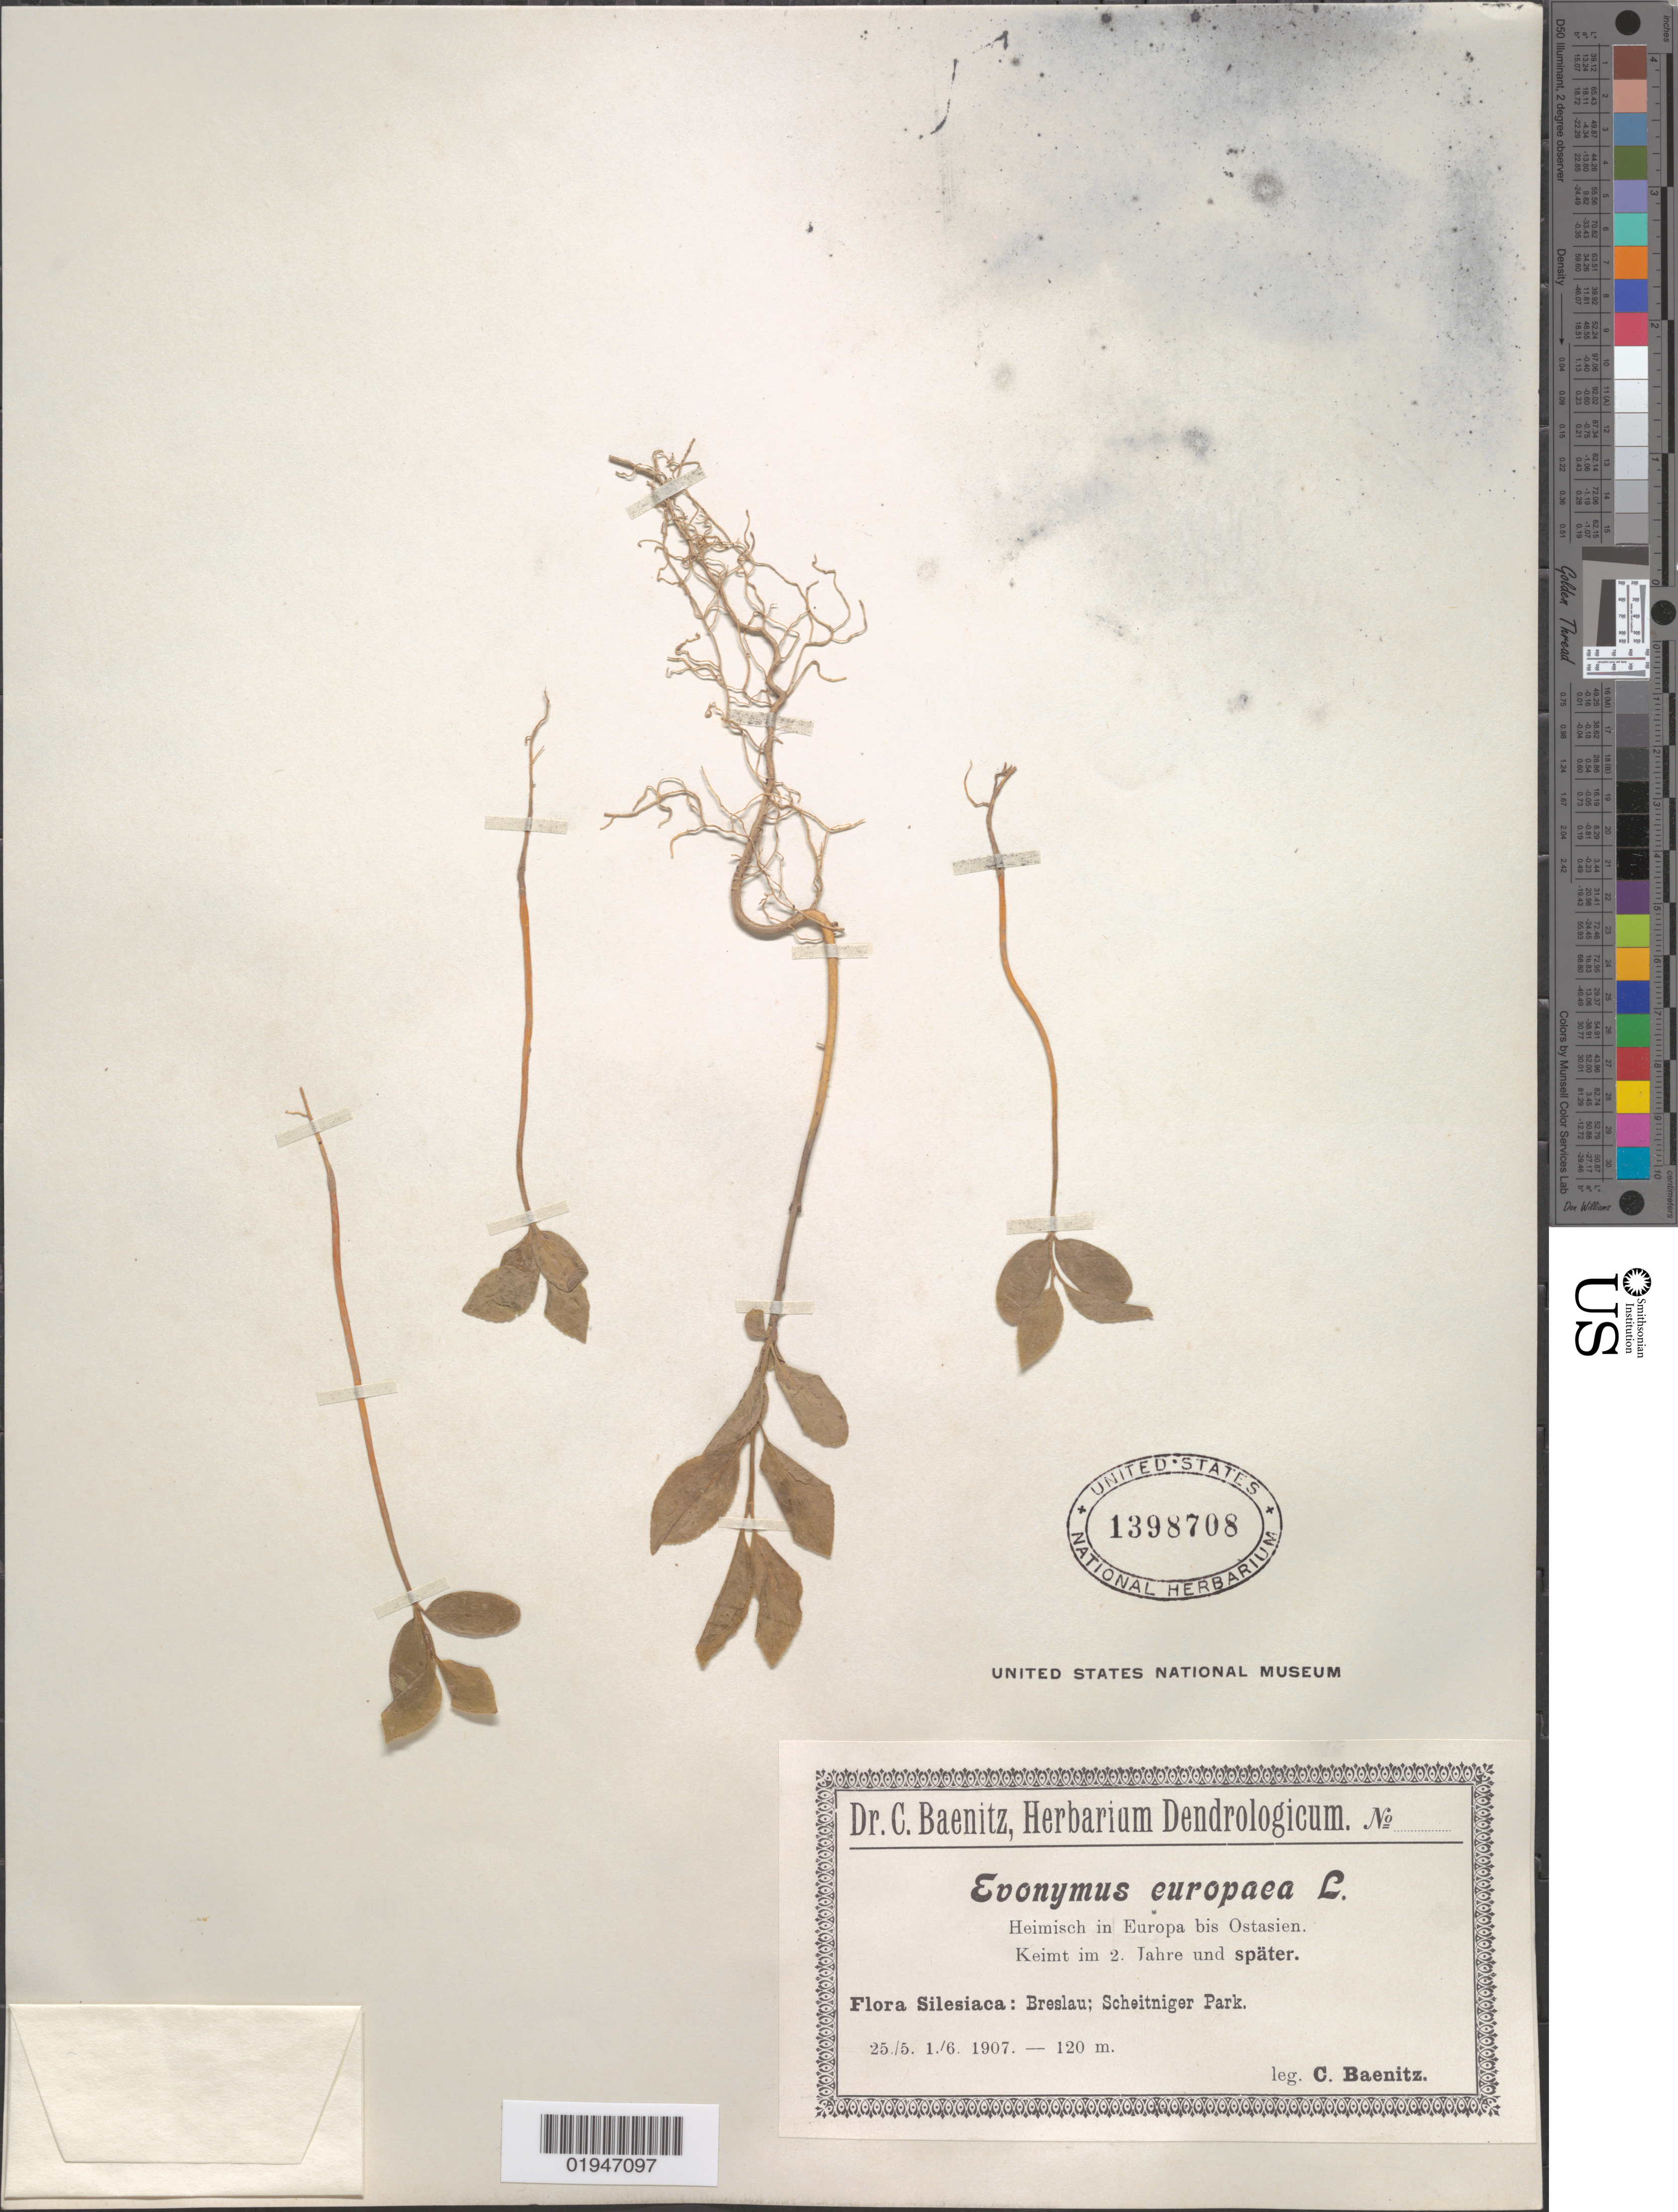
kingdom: Plantae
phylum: Tracheophyta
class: Magnoliopsida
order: Celastrales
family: Celastraceae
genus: Euonymus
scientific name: Euonymus europaeus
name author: L.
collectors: C. G. Baenitz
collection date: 1907-05-25/1907-06-01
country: Poland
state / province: Slaskie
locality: Bresslau [Wrocław], Scheitniger Park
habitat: Keimt im 2. Jahre und spater [Sprouts in the 2nd year and later]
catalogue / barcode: US 1398708